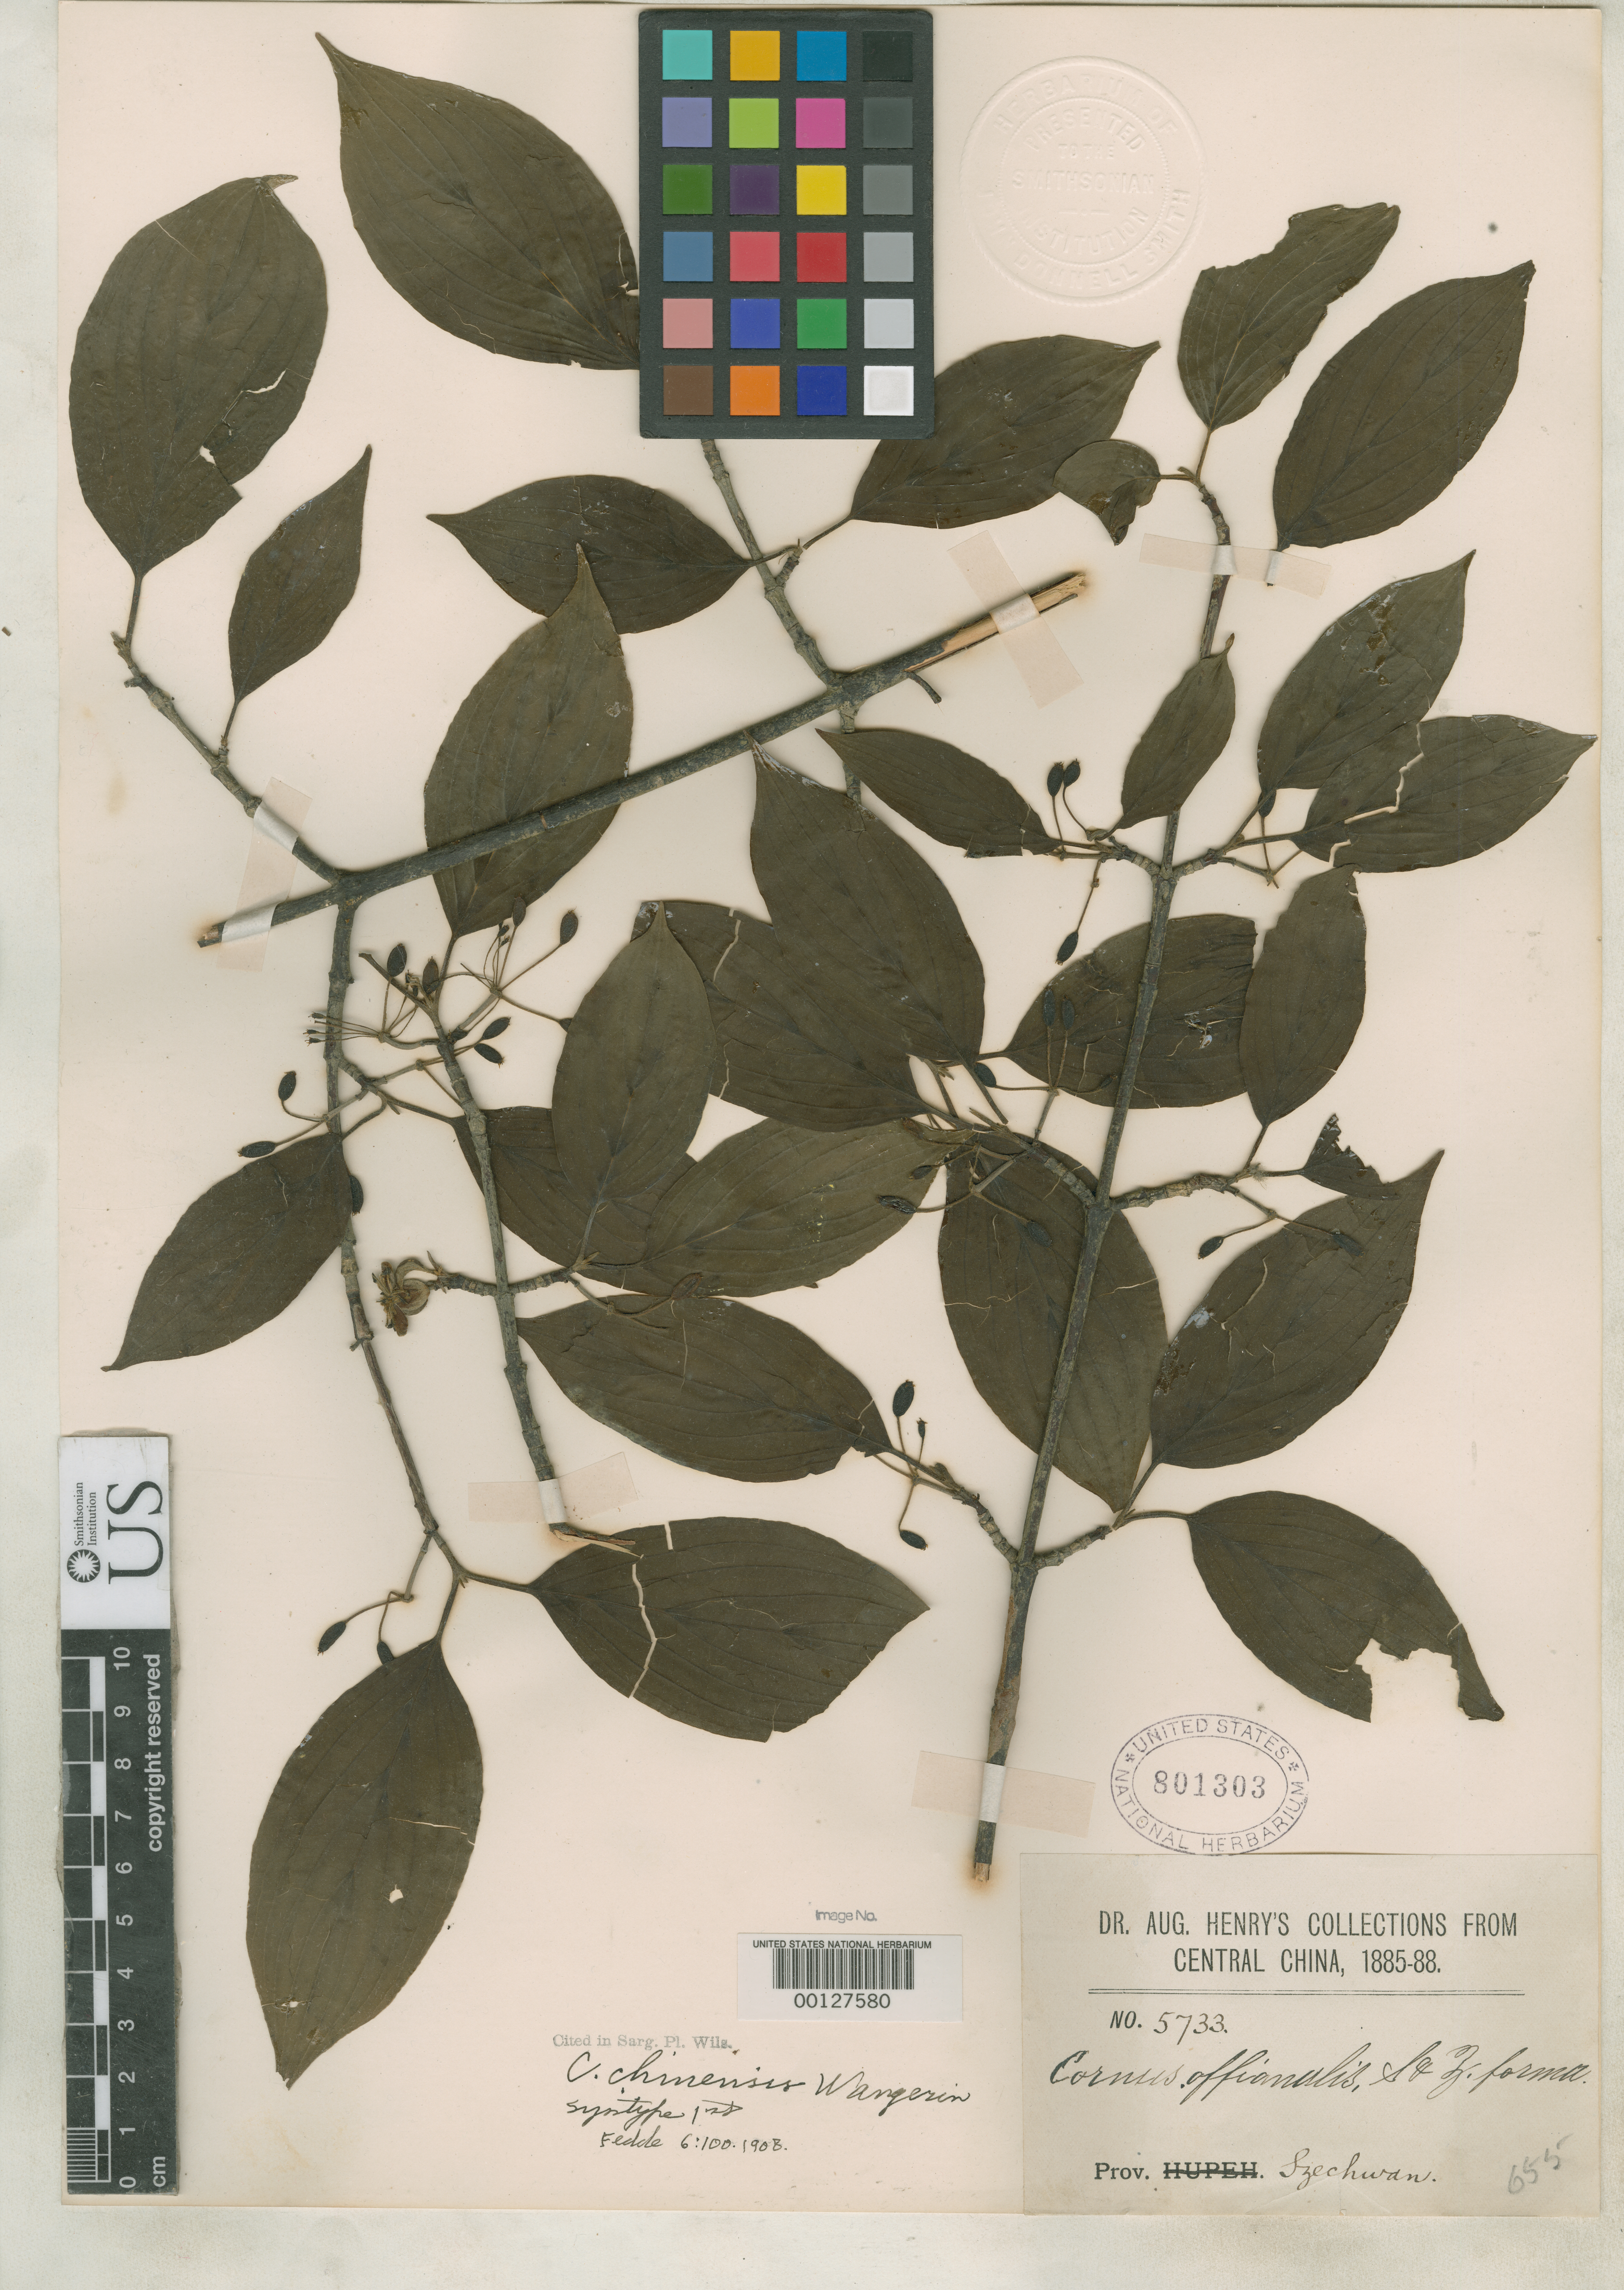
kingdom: Plantae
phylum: Tracheophyta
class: Magnoliopsida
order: Cornales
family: Cornaceae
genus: Cornus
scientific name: Cornus chinensis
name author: Wangerin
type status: Isosyntype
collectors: A. Henry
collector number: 5733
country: China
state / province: Sichuan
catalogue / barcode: US 801303